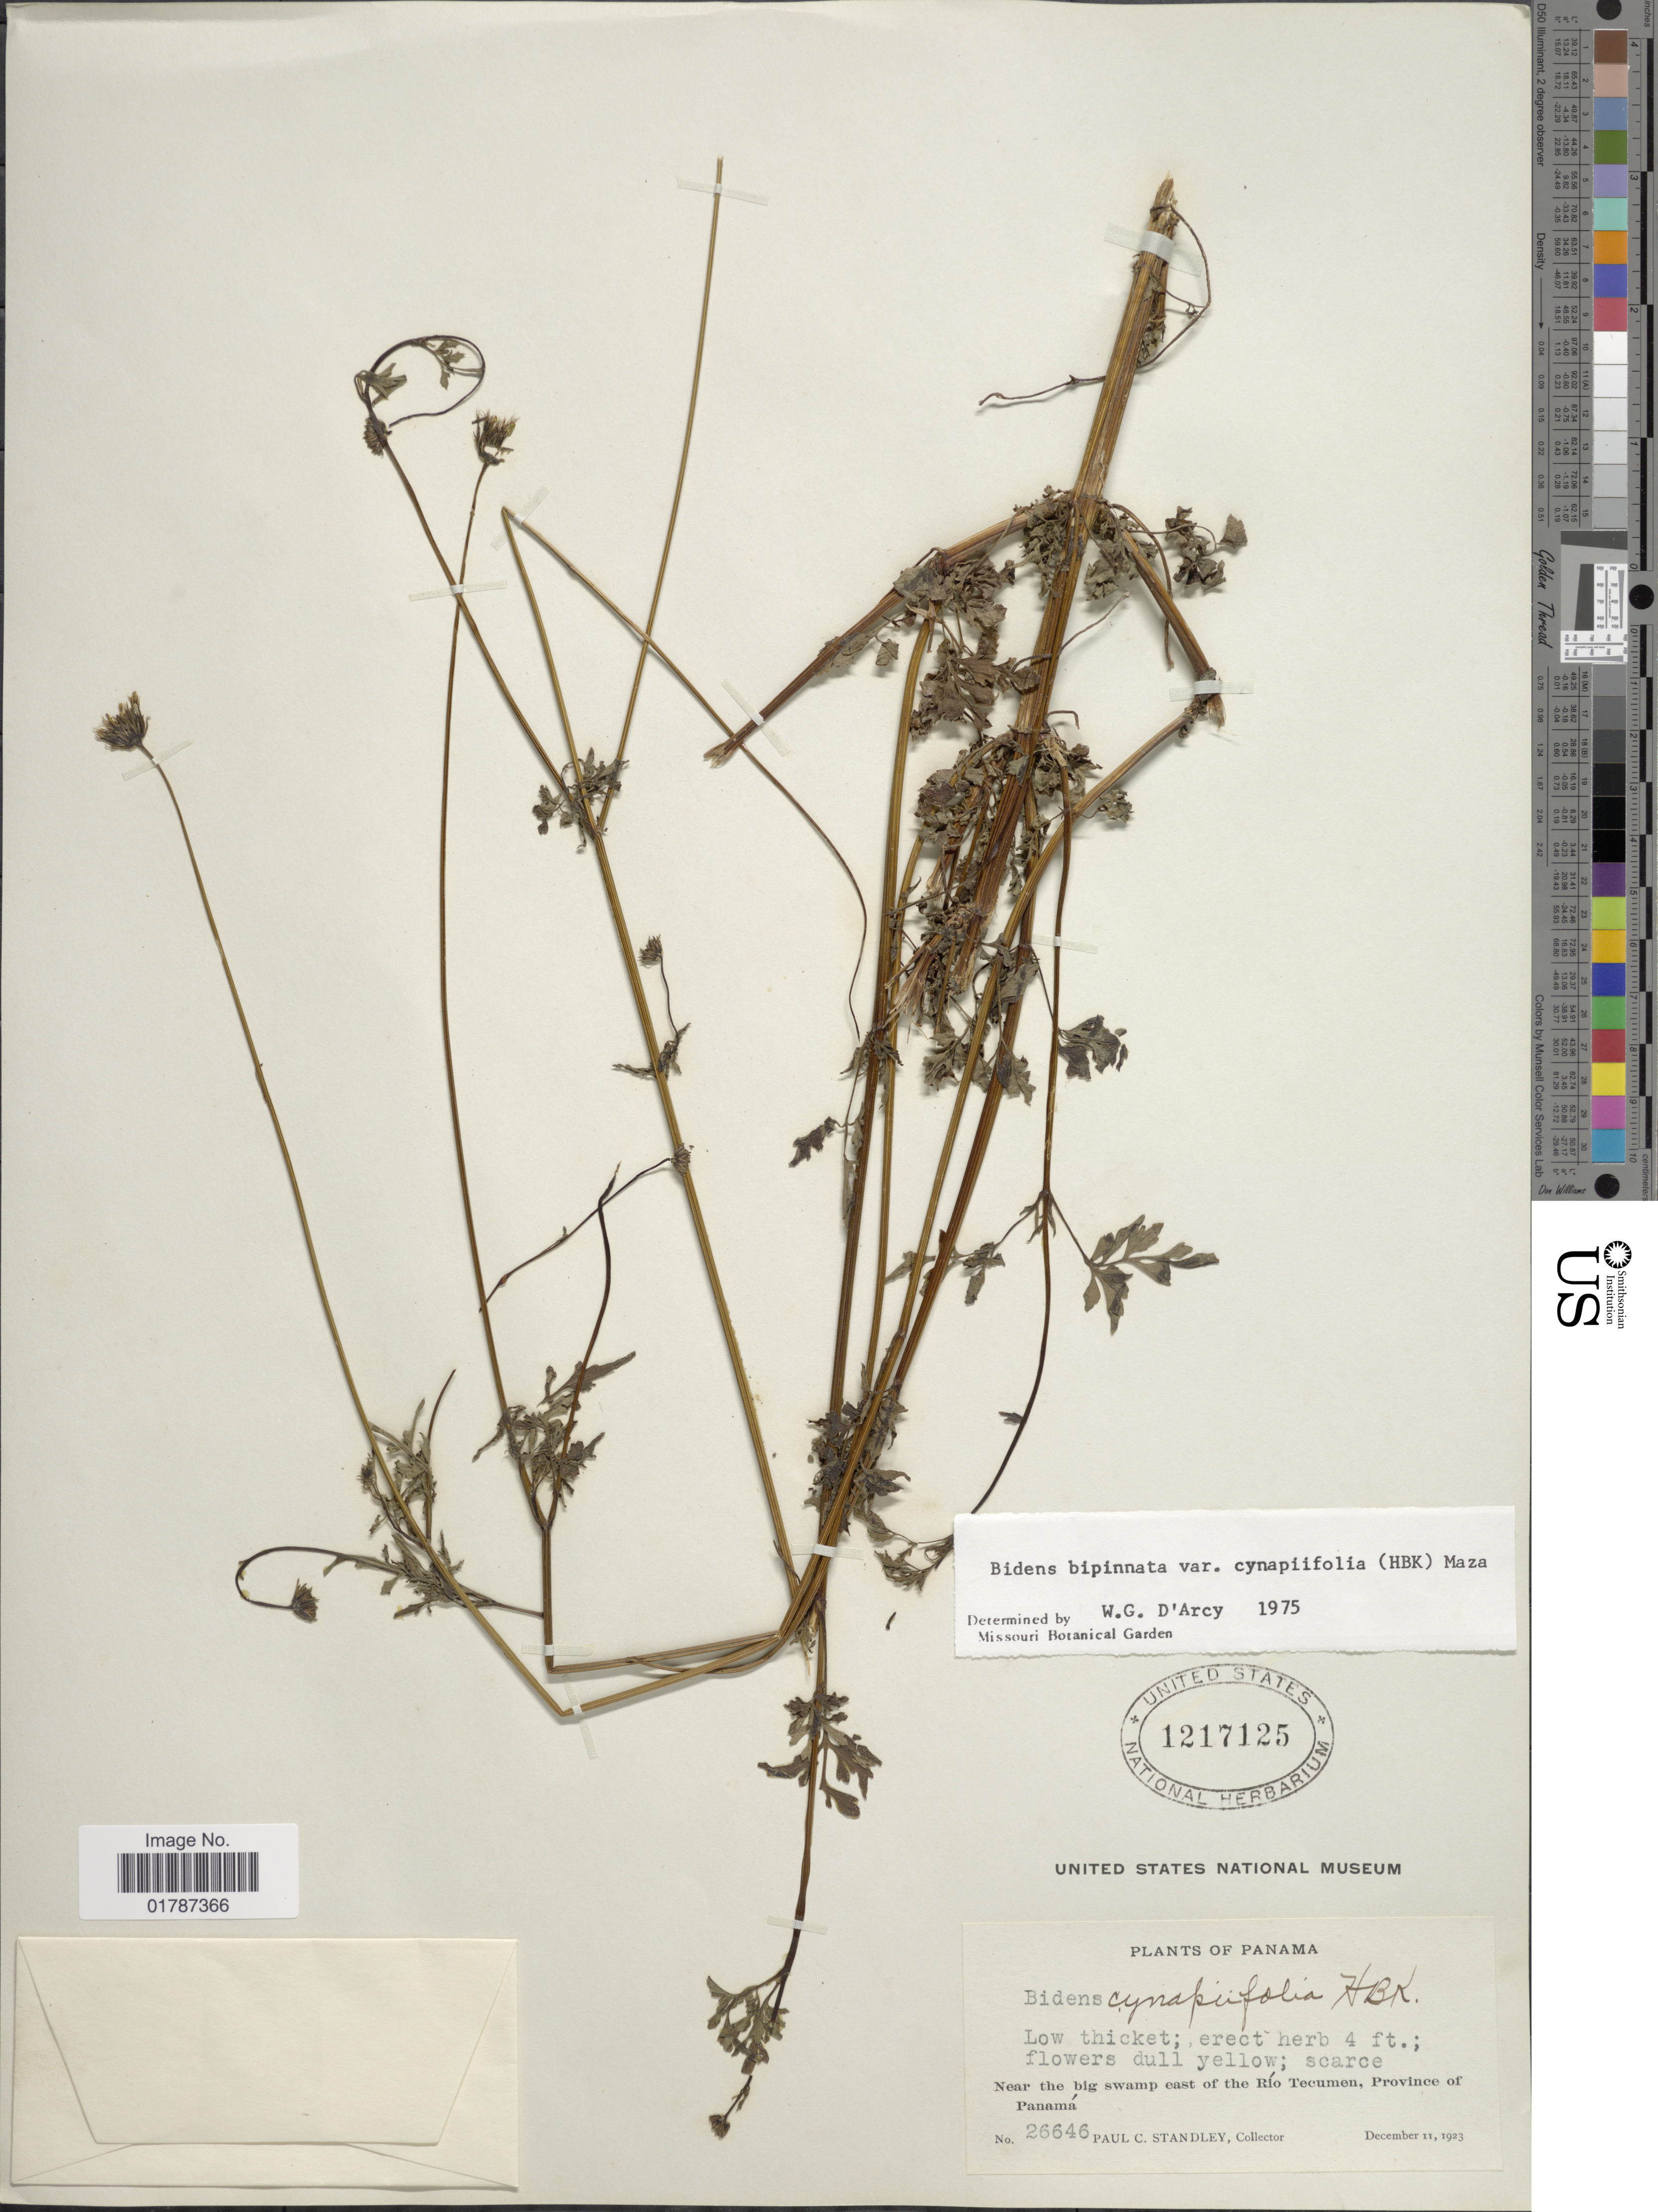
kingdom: Plantae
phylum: Tracheophyta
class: Magnoliopsida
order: Asterales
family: Asteraceae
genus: Bidens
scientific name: Bidens cynapifolia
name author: Kunth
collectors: P. C. Standley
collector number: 26646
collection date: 1923-12-11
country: Panama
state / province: Panamá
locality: Near the big swamp east of The Rio Tecumen, Province of Panama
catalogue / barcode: US 1217125